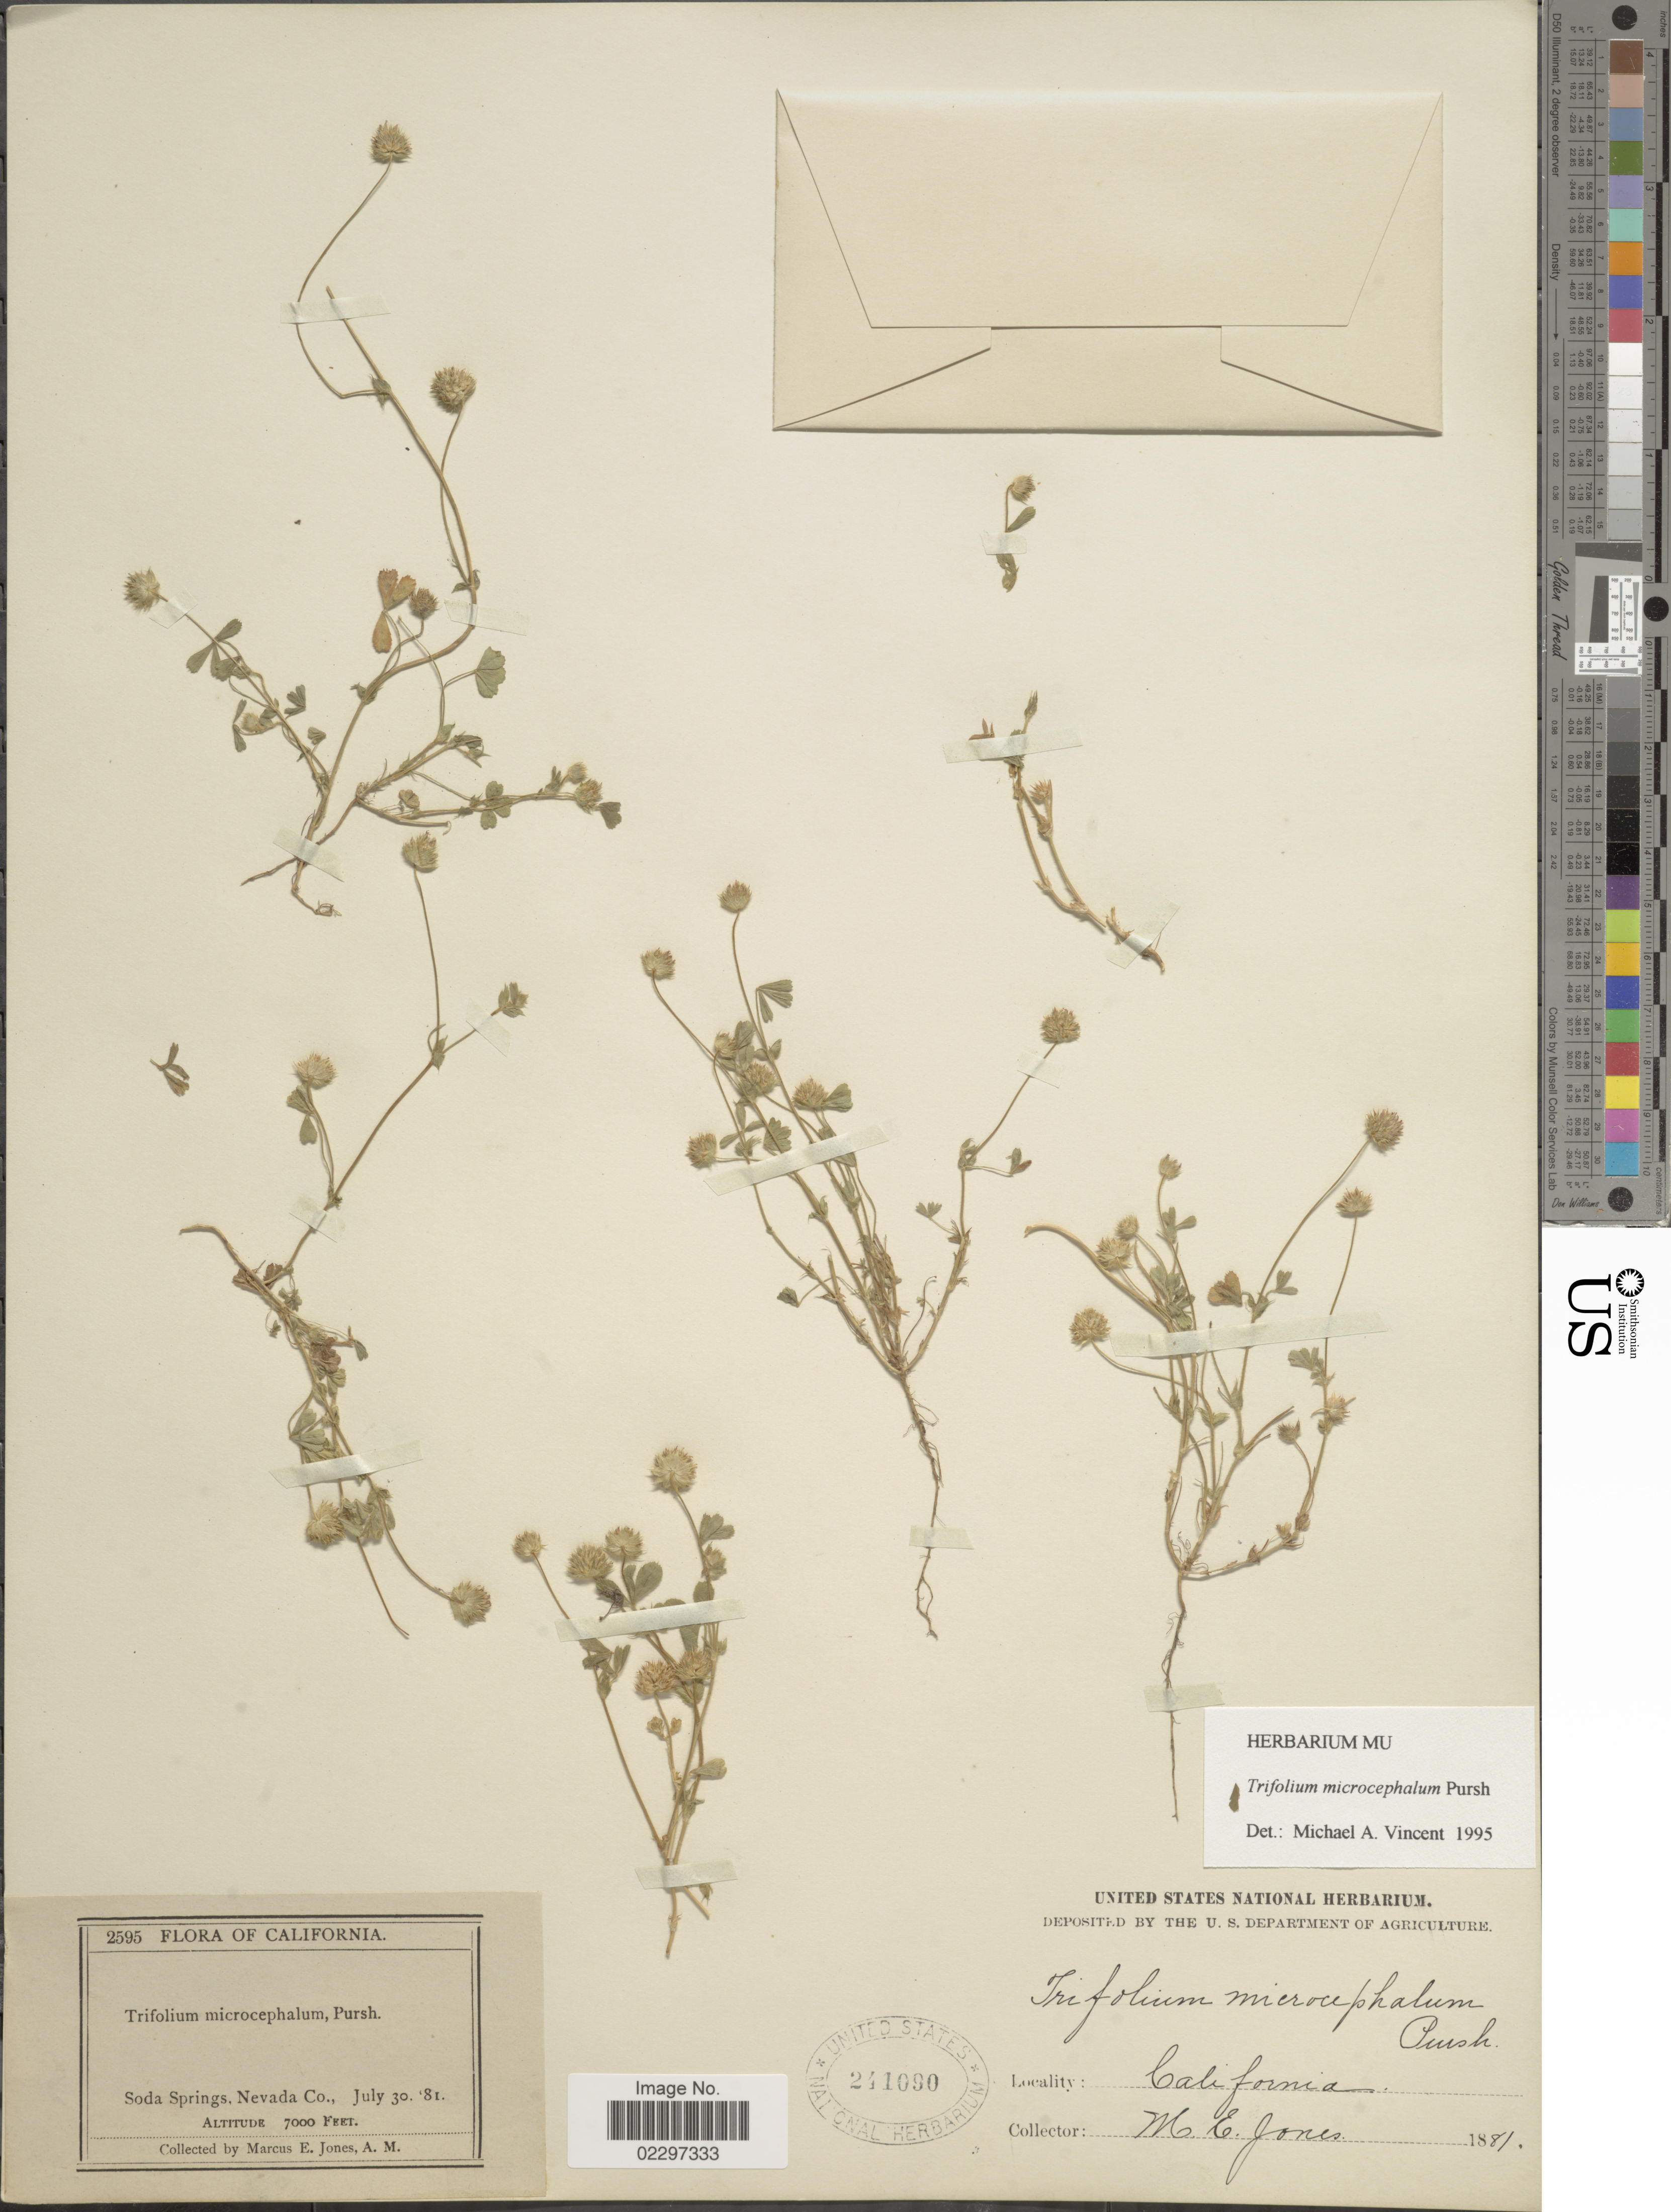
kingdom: Plantae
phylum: Tracheophyta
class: Magnoliopsida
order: Fabales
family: Fabaceae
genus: Trifolium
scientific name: Trifolium microcephalum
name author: Pursh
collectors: M. E. Jones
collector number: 2595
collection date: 1881-07-30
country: United States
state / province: California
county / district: Nevada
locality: Soda Springs, Nevada Co.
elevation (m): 2134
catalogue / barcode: US 241090